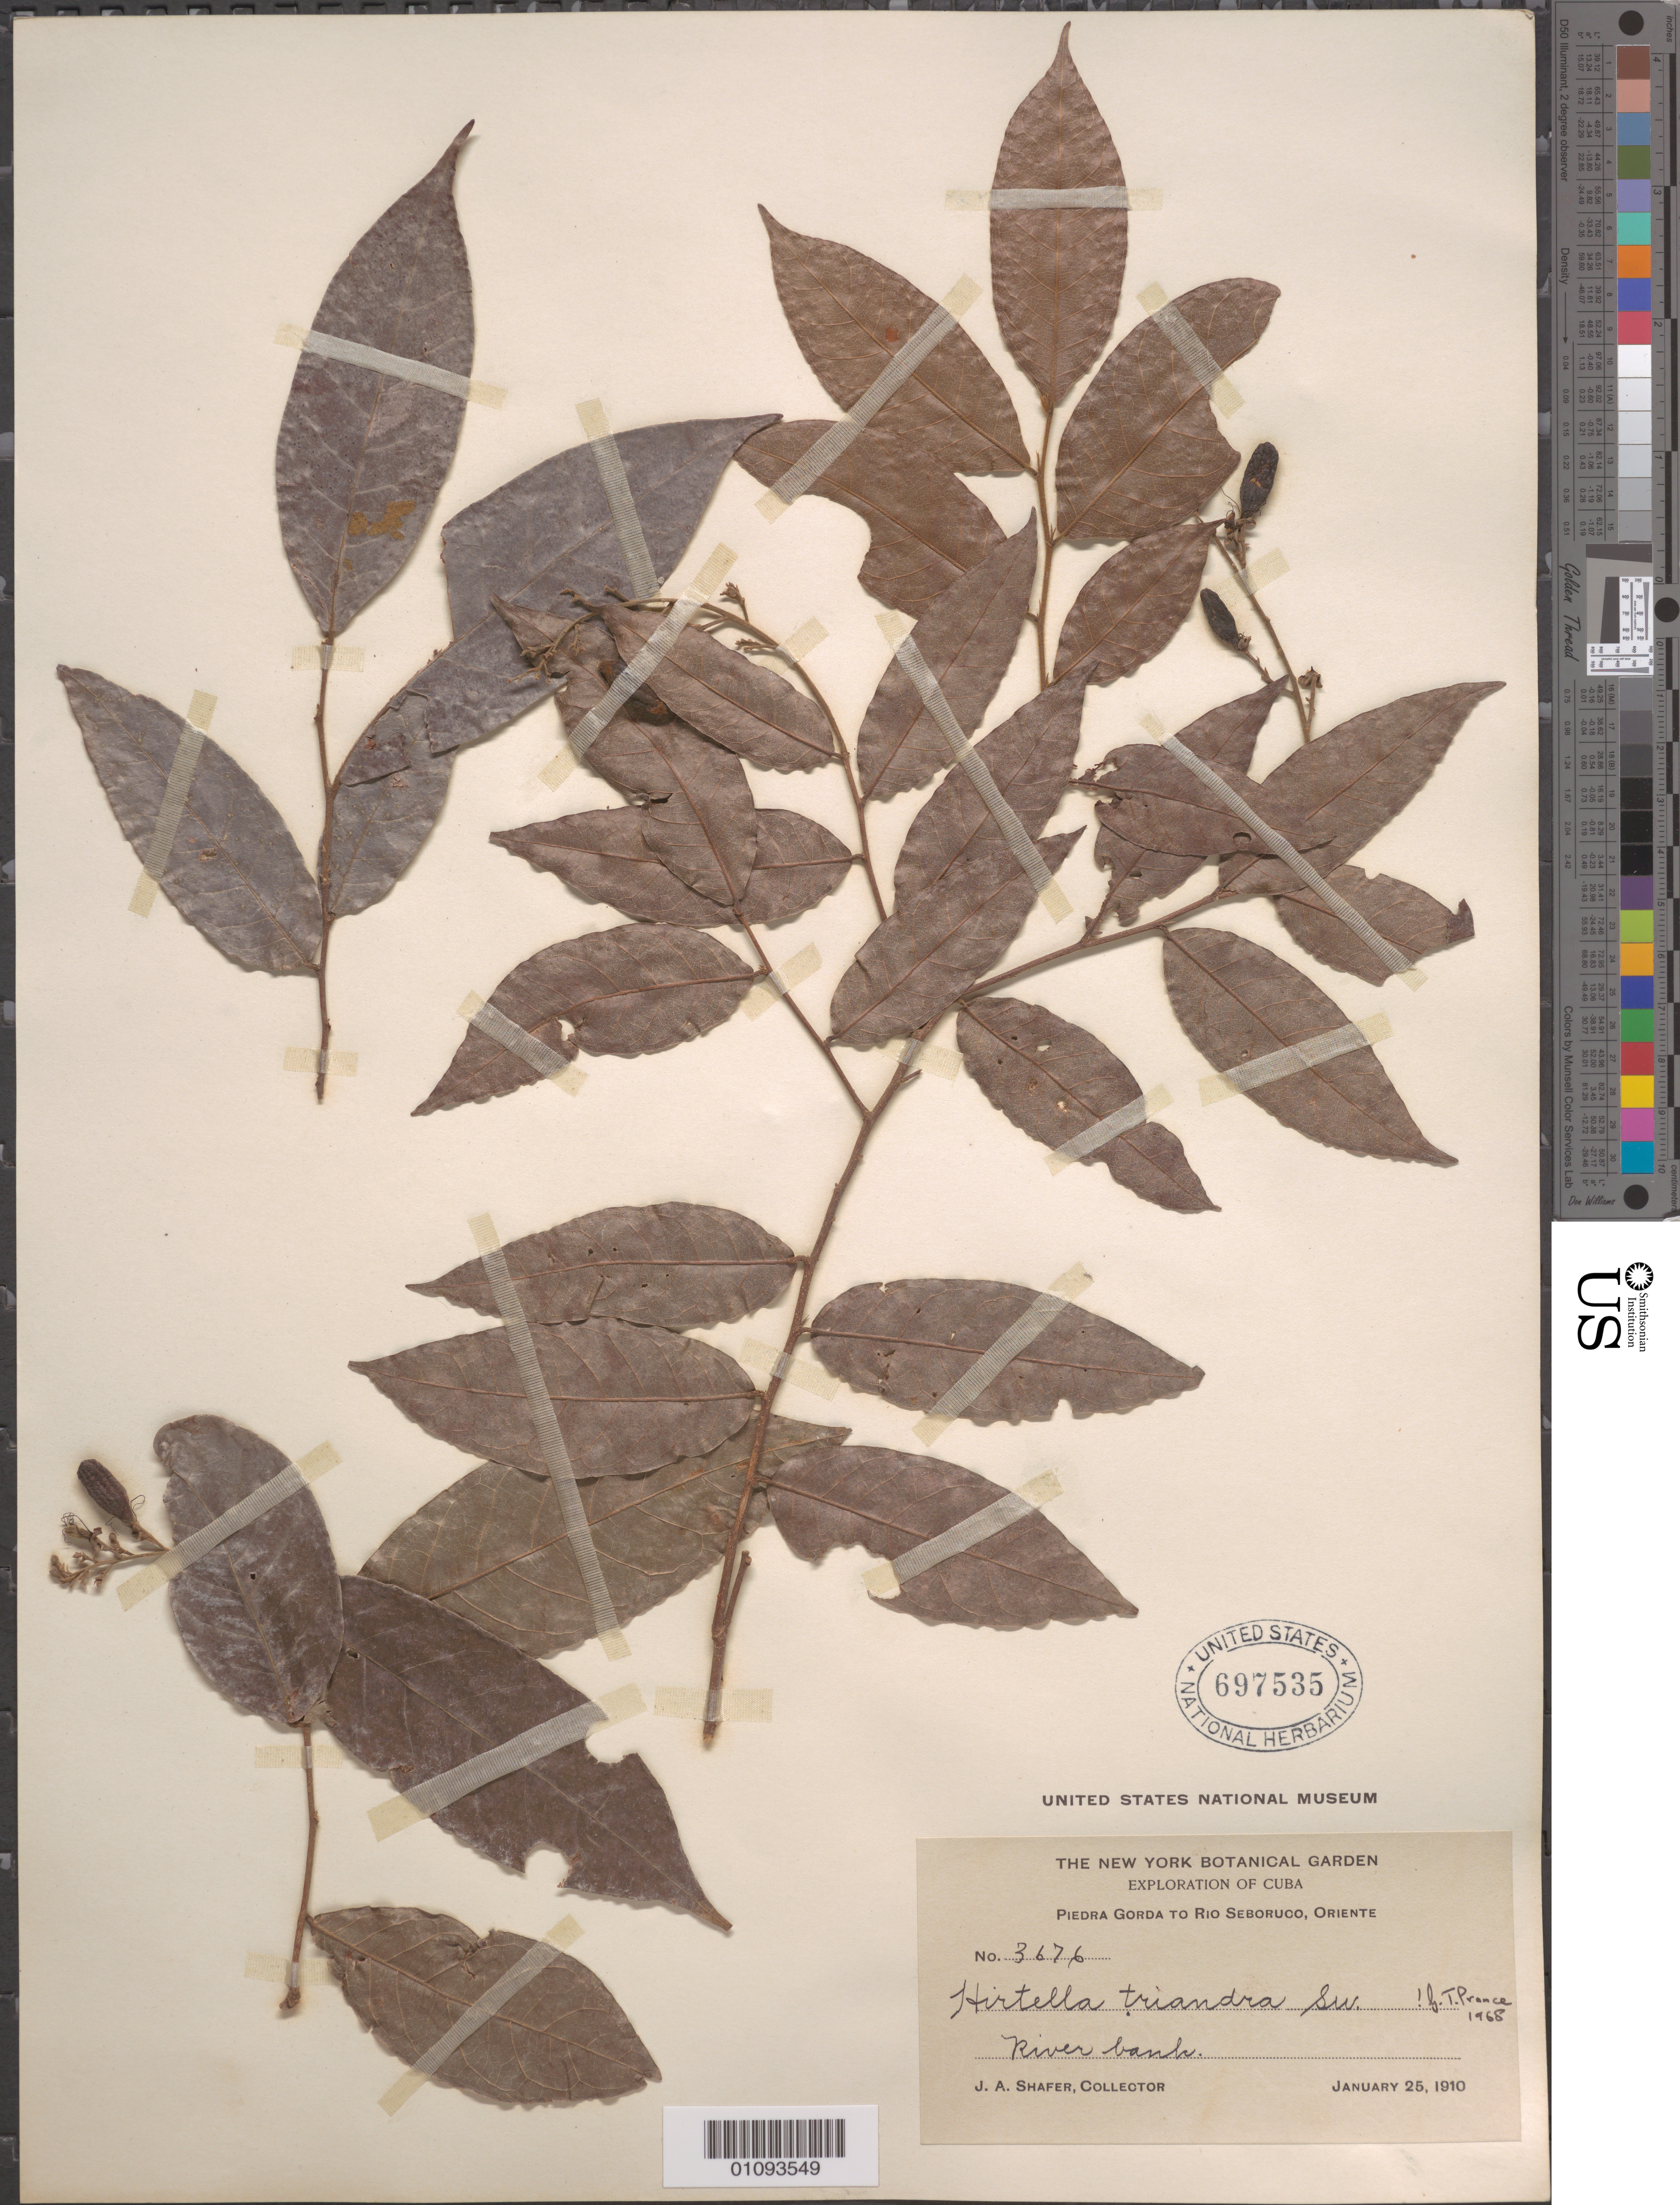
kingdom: Plantae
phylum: Tracheophyta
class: Magnoliopsida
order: Malpighiales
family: Chrysobalanaceae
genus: Hirtella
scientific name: Hirtella triandra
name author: Sw.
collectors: J. A. Shafer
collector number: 3676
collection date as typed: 25 Jan 1910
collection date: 1910-01-25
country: Cuba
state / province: Oriente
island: Cuba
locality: River bank Piedra Gorda to Rio Seboruco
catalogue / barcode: US 697535